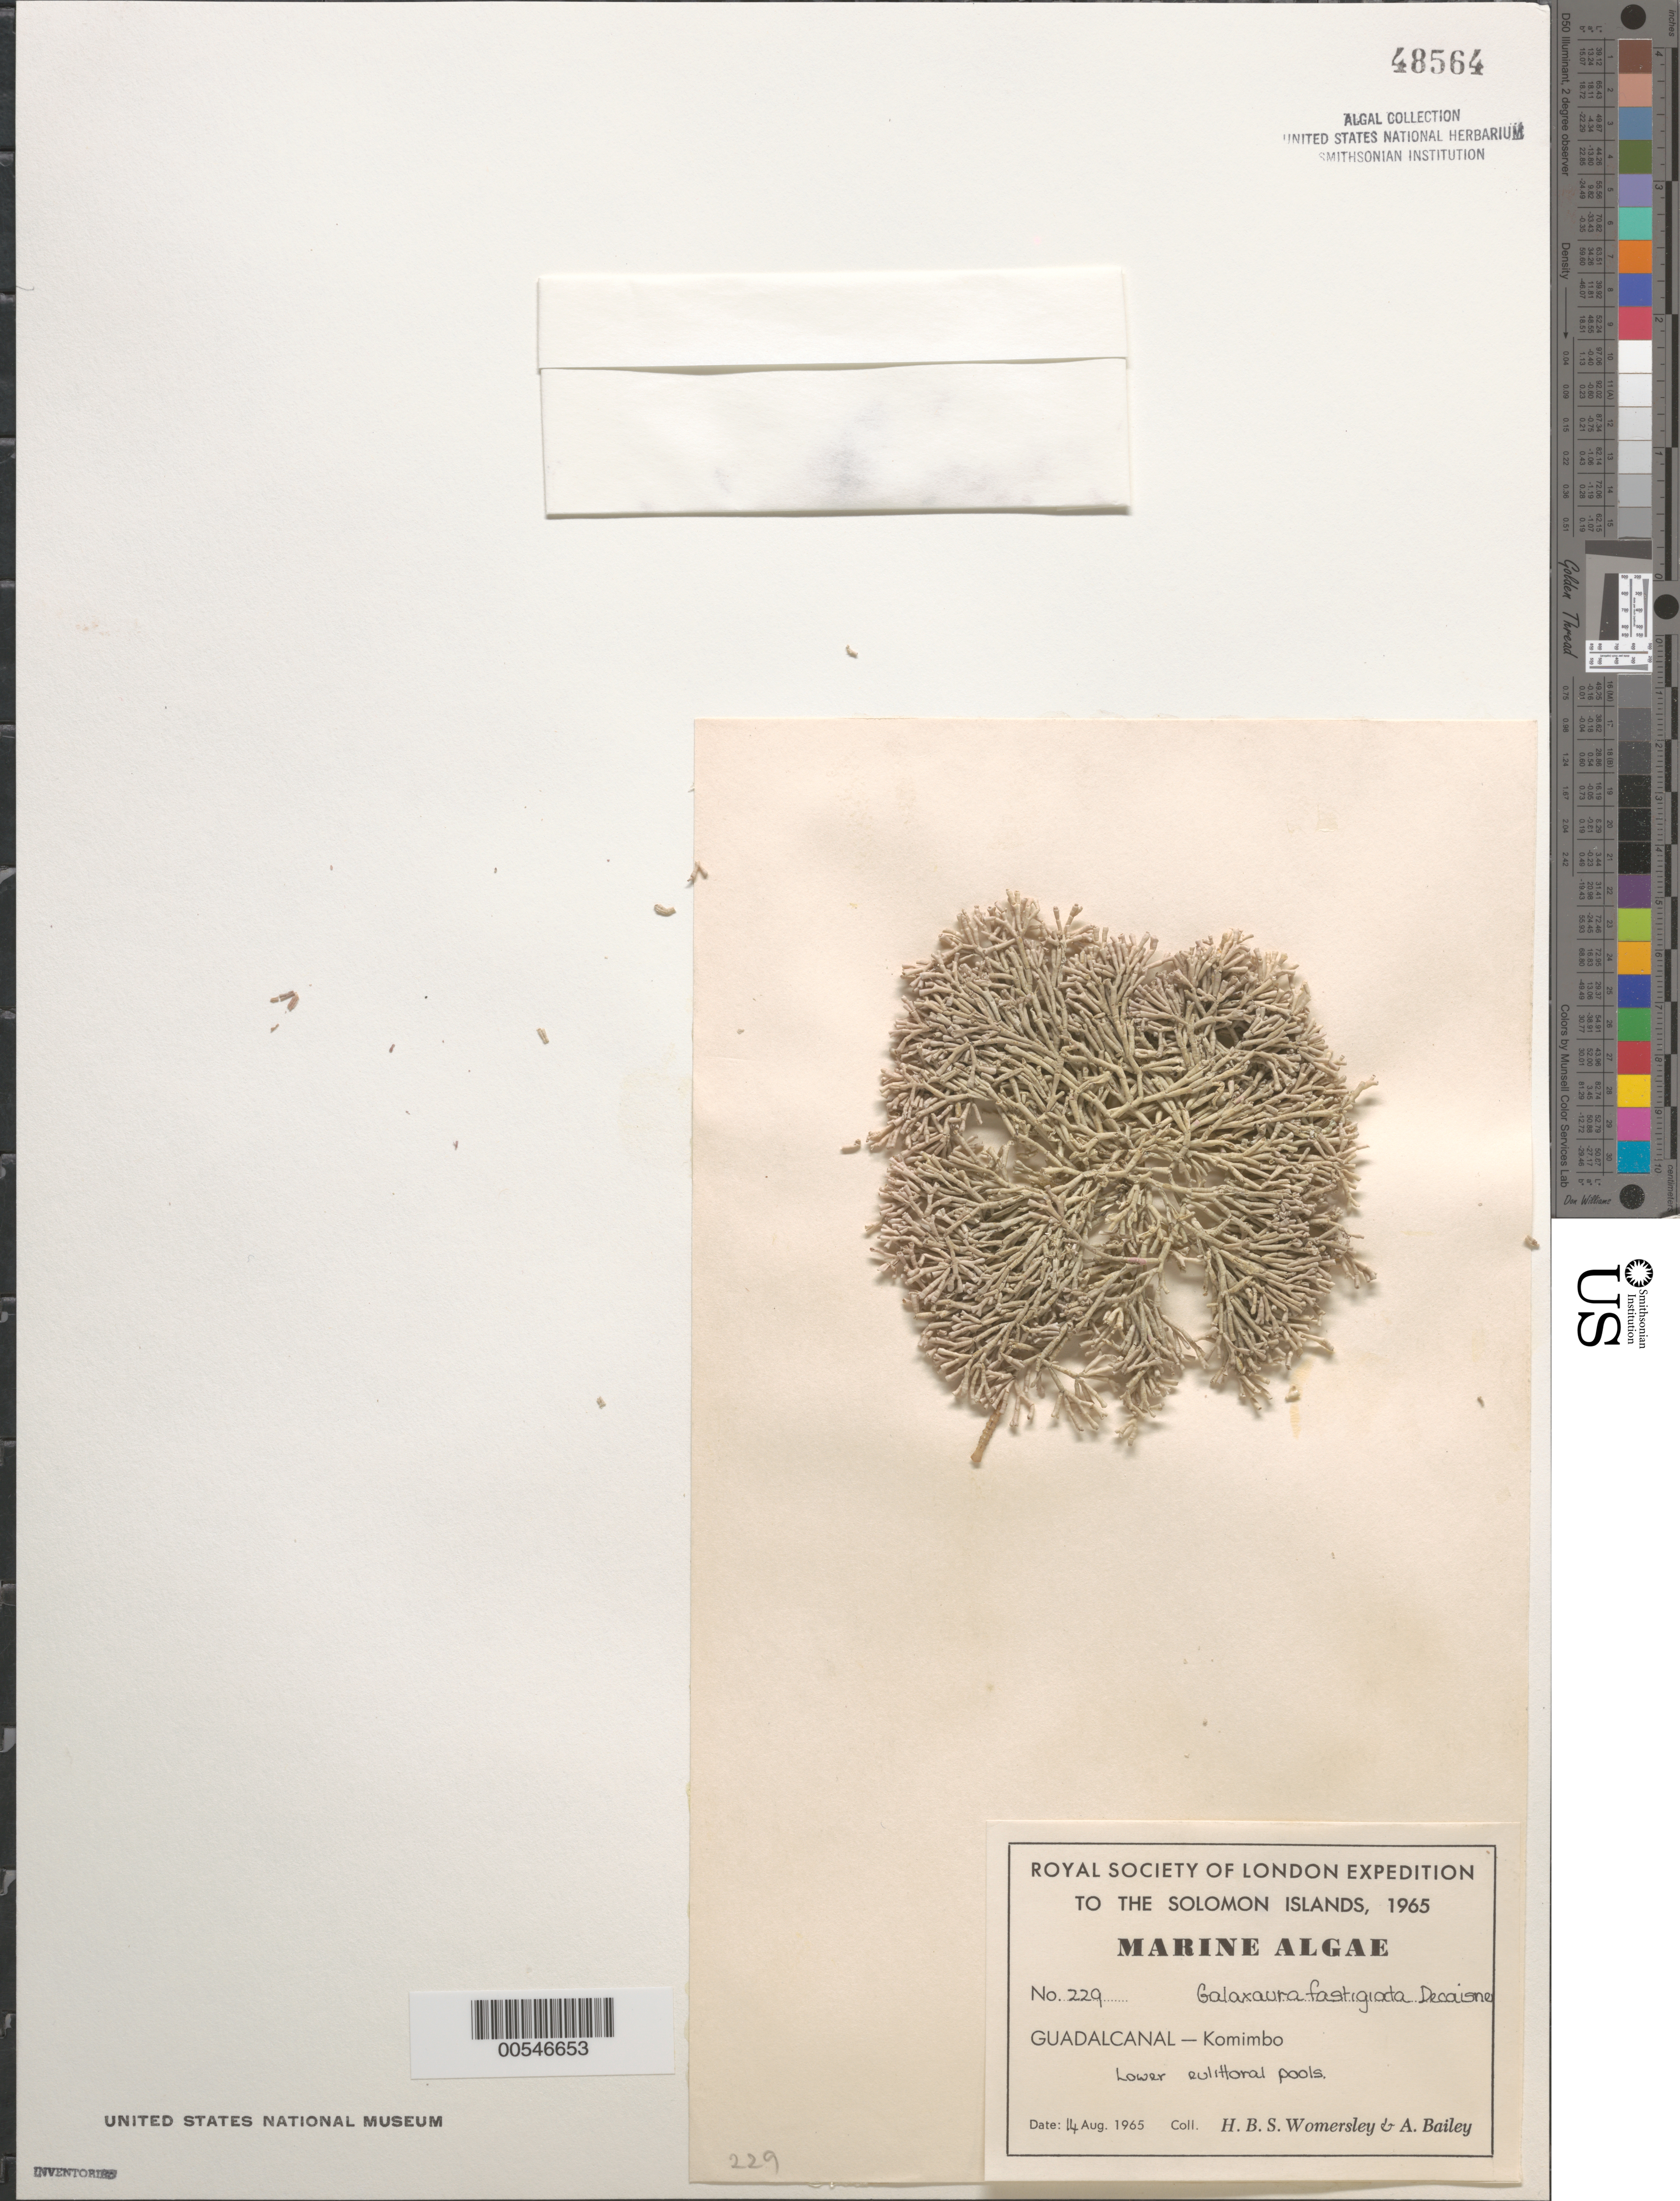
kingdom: Plantae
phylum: Rhodophyta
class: Florideophyceae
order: Nemaliales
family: Galaxauraceae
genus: Tricleocarpa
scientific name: Tricleocarpa fastigiata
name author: (Decne.) Huisman et al.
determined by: Algae name updating Project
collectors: H. B. S. Womersley & A. Bailey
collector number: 229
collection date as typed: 14 Aug 1965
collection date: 1965-08-14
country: Solomon Islands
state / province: Guadalcanal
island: Guadalcanal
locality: Komimbo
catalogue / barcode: US 48564